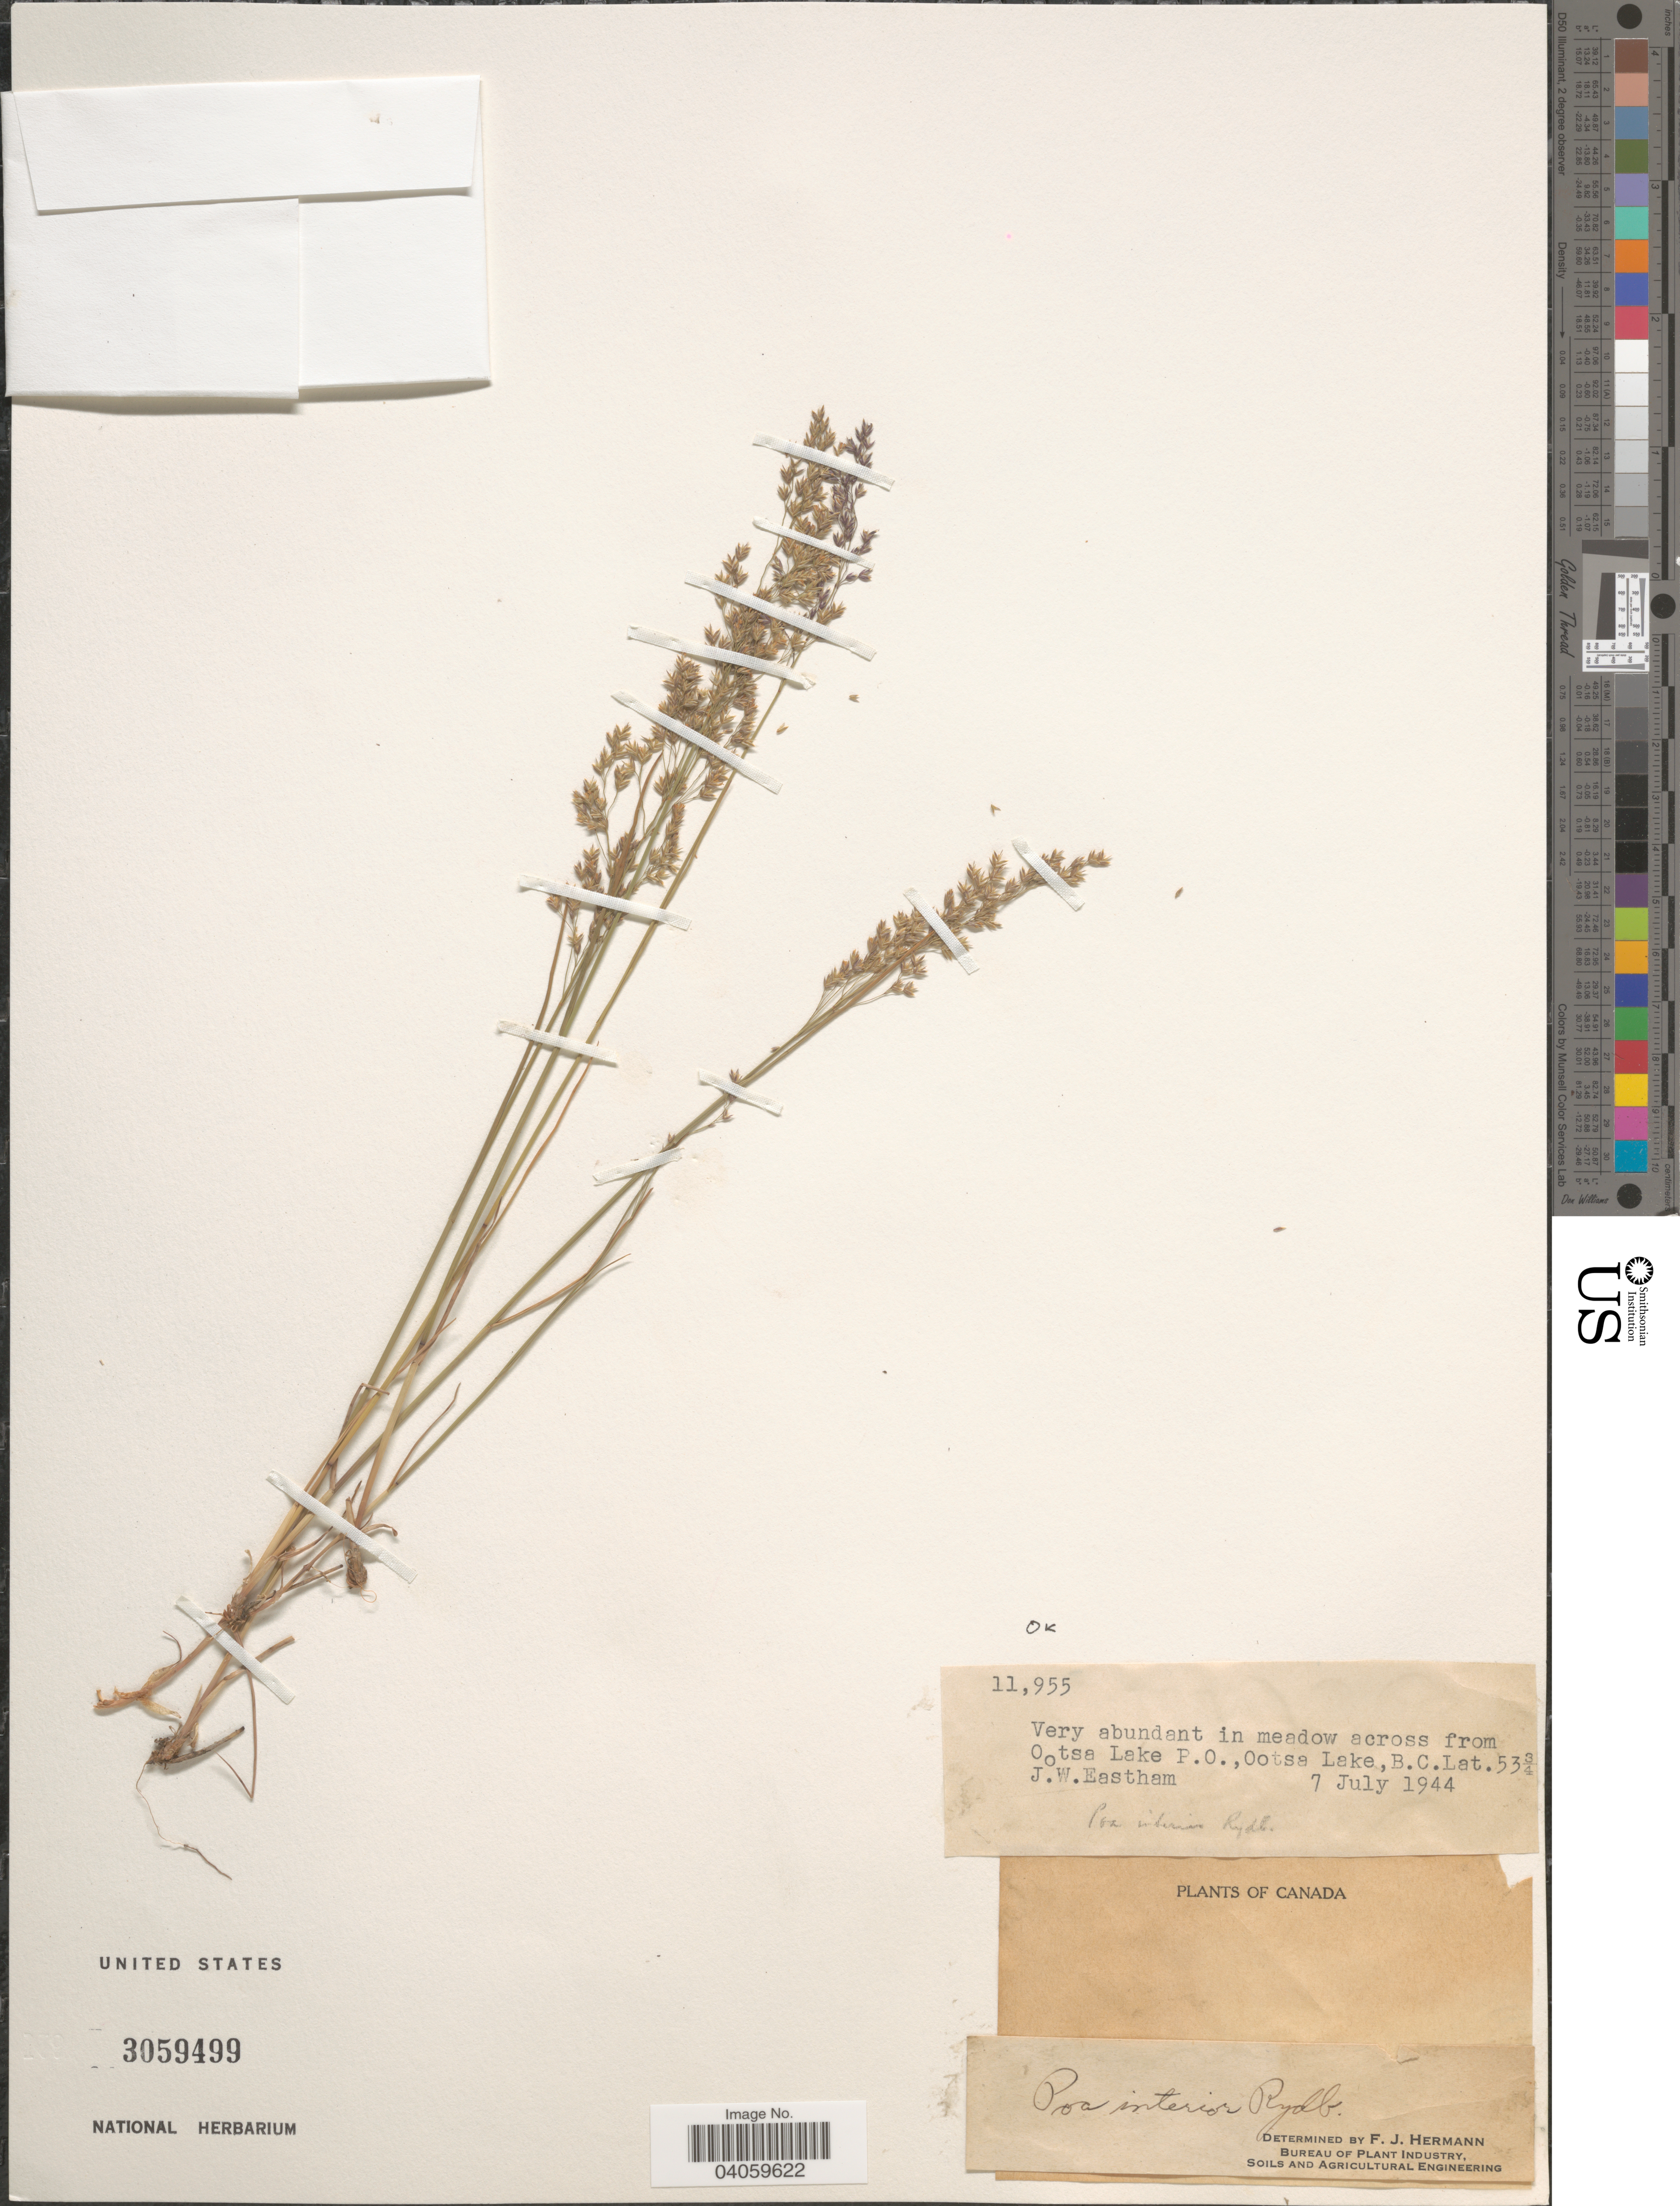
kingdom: Plantae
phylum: Tracheophyta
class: Liliopsida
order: Poales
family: Poaceae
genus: Poa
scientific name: Poa interior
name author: Rydb.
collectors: J. Eastham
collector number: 11955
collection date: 1944-07-07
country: Canada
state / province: British Columbia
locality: Very abundant in meadow across from Ootsa Lake P. O., Ootsa Lake.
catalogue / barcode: US 3059499